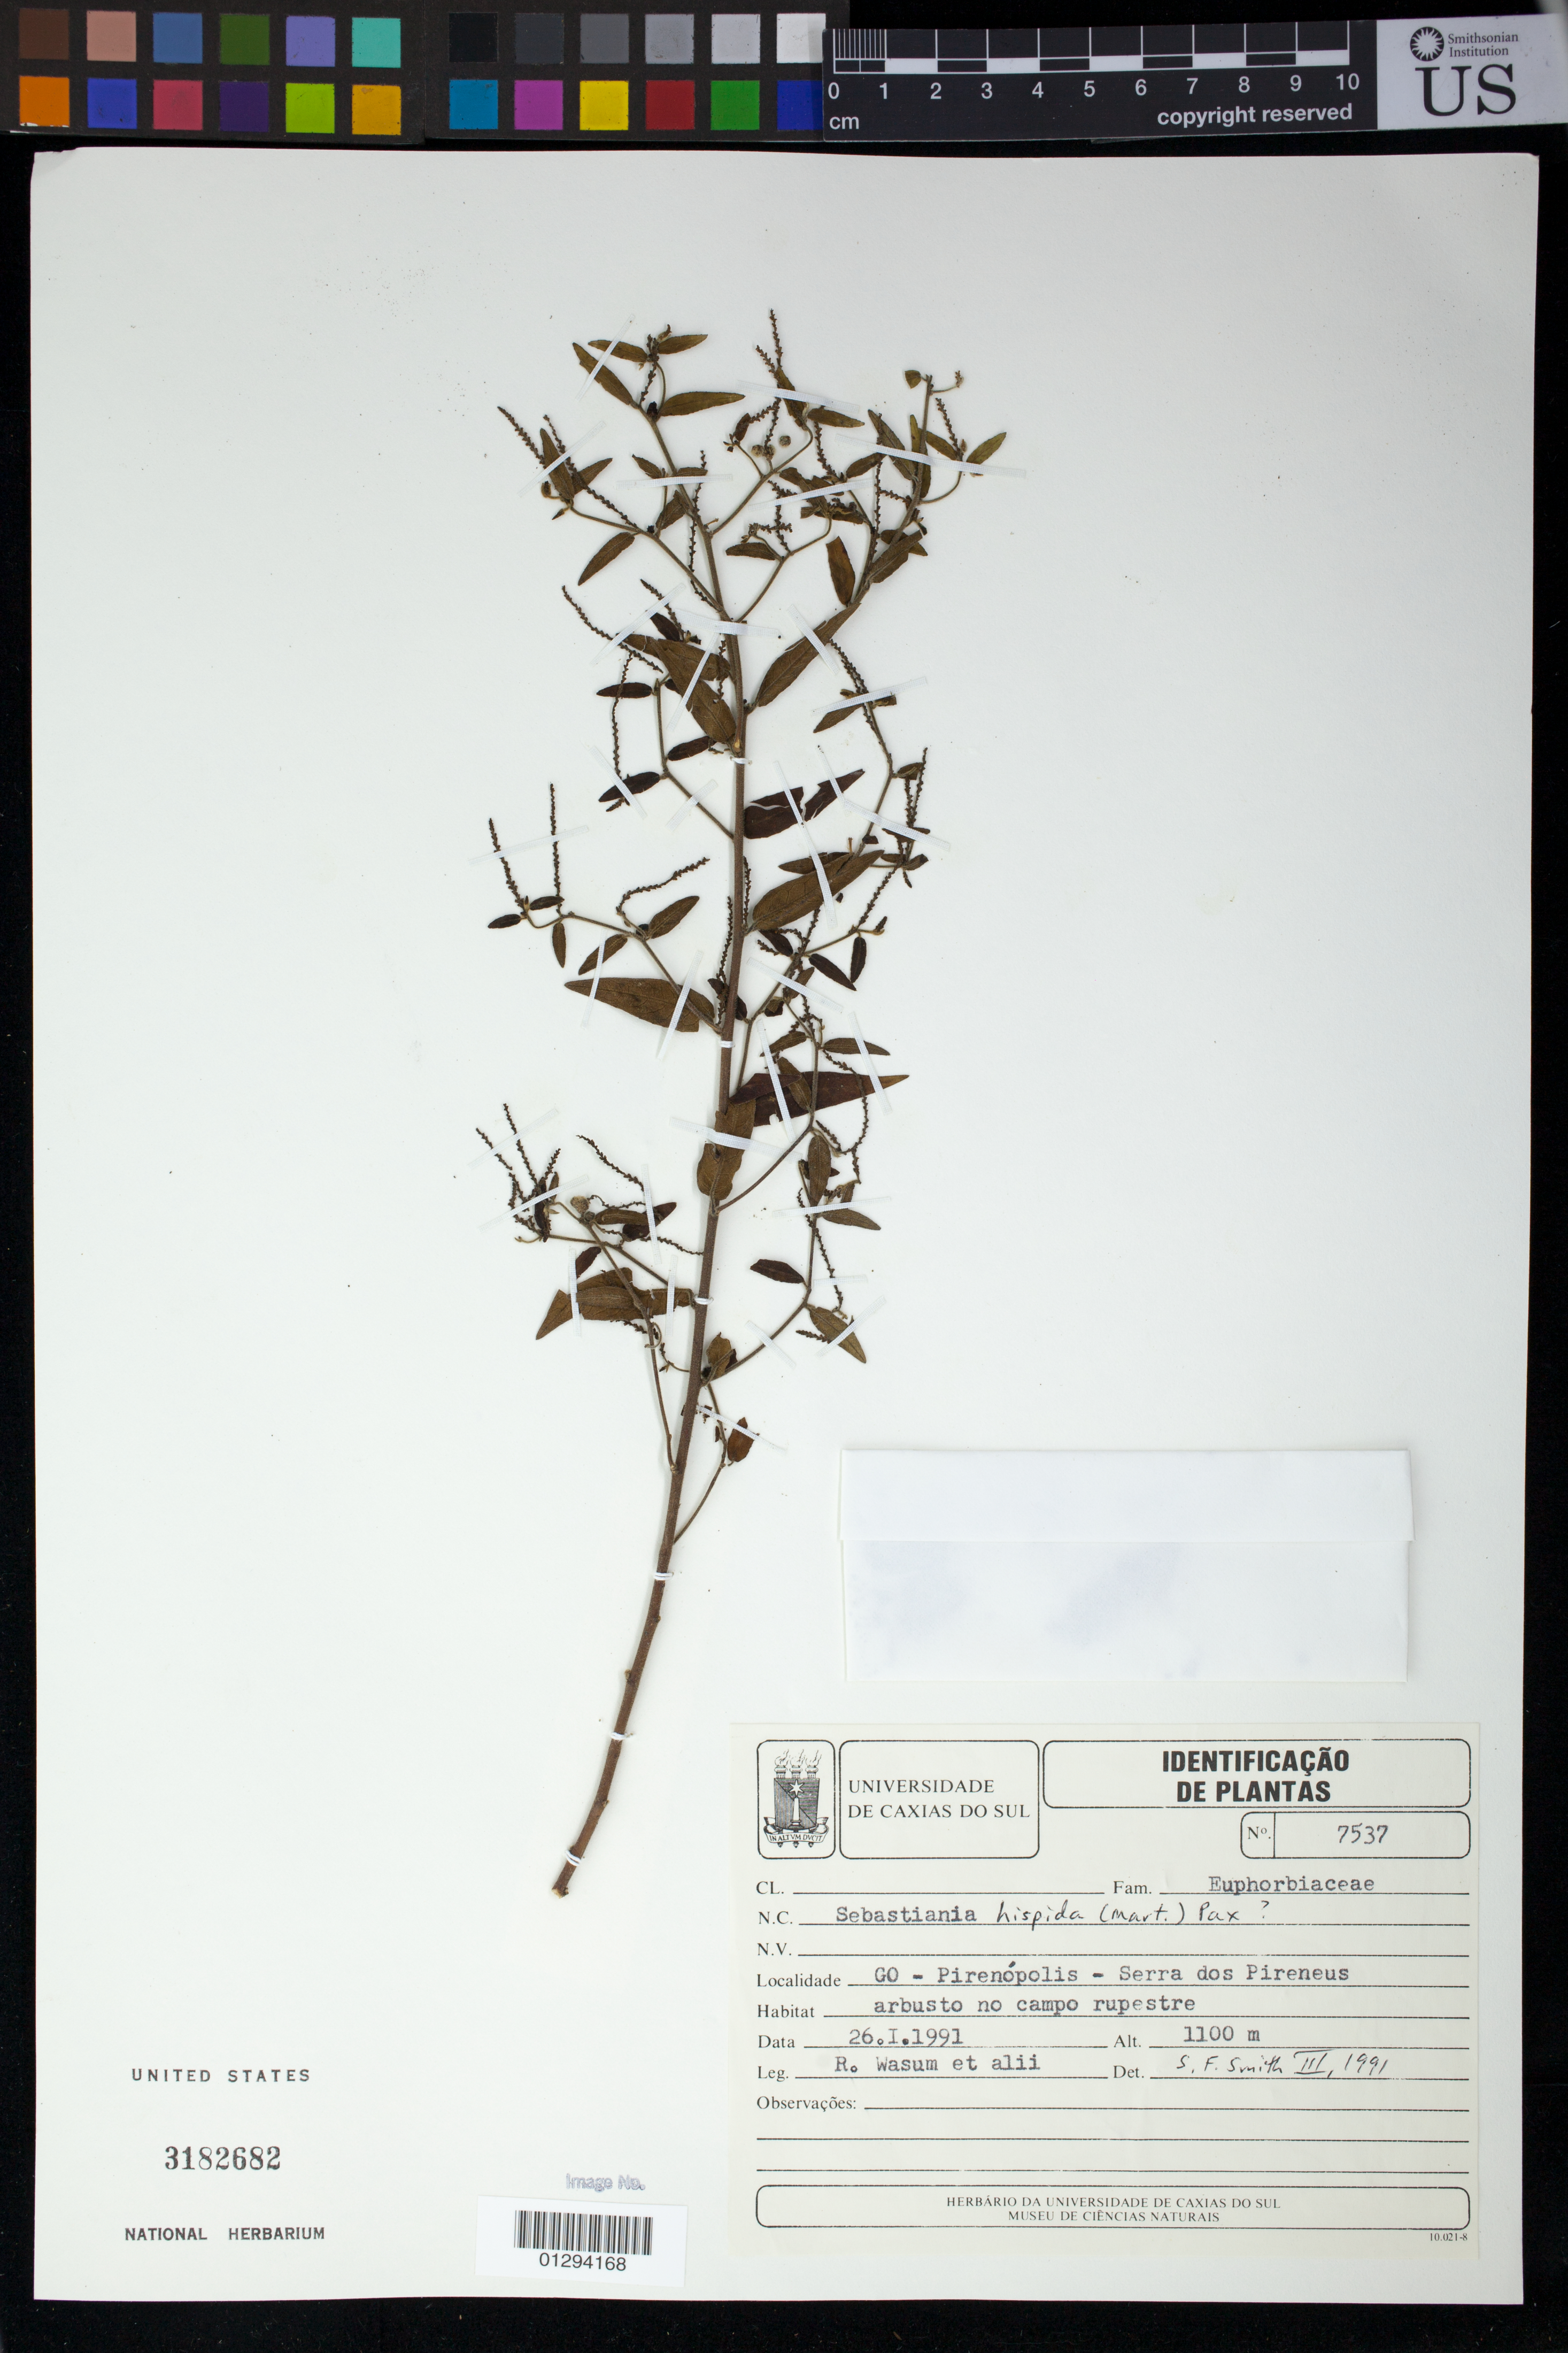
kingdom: Plantae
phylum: Tracheophyta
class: Magnoliopsida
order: Malpighiales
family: Euphorbiaceae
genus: Sebastiania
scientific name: Sebastiania hispida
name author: (Mart.) Pax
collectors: R. Wasum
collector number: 7537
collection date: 1991-01-26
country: Brazil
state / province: Goias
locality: Pirenopolis,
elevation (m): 1100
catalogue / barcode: US 3182682